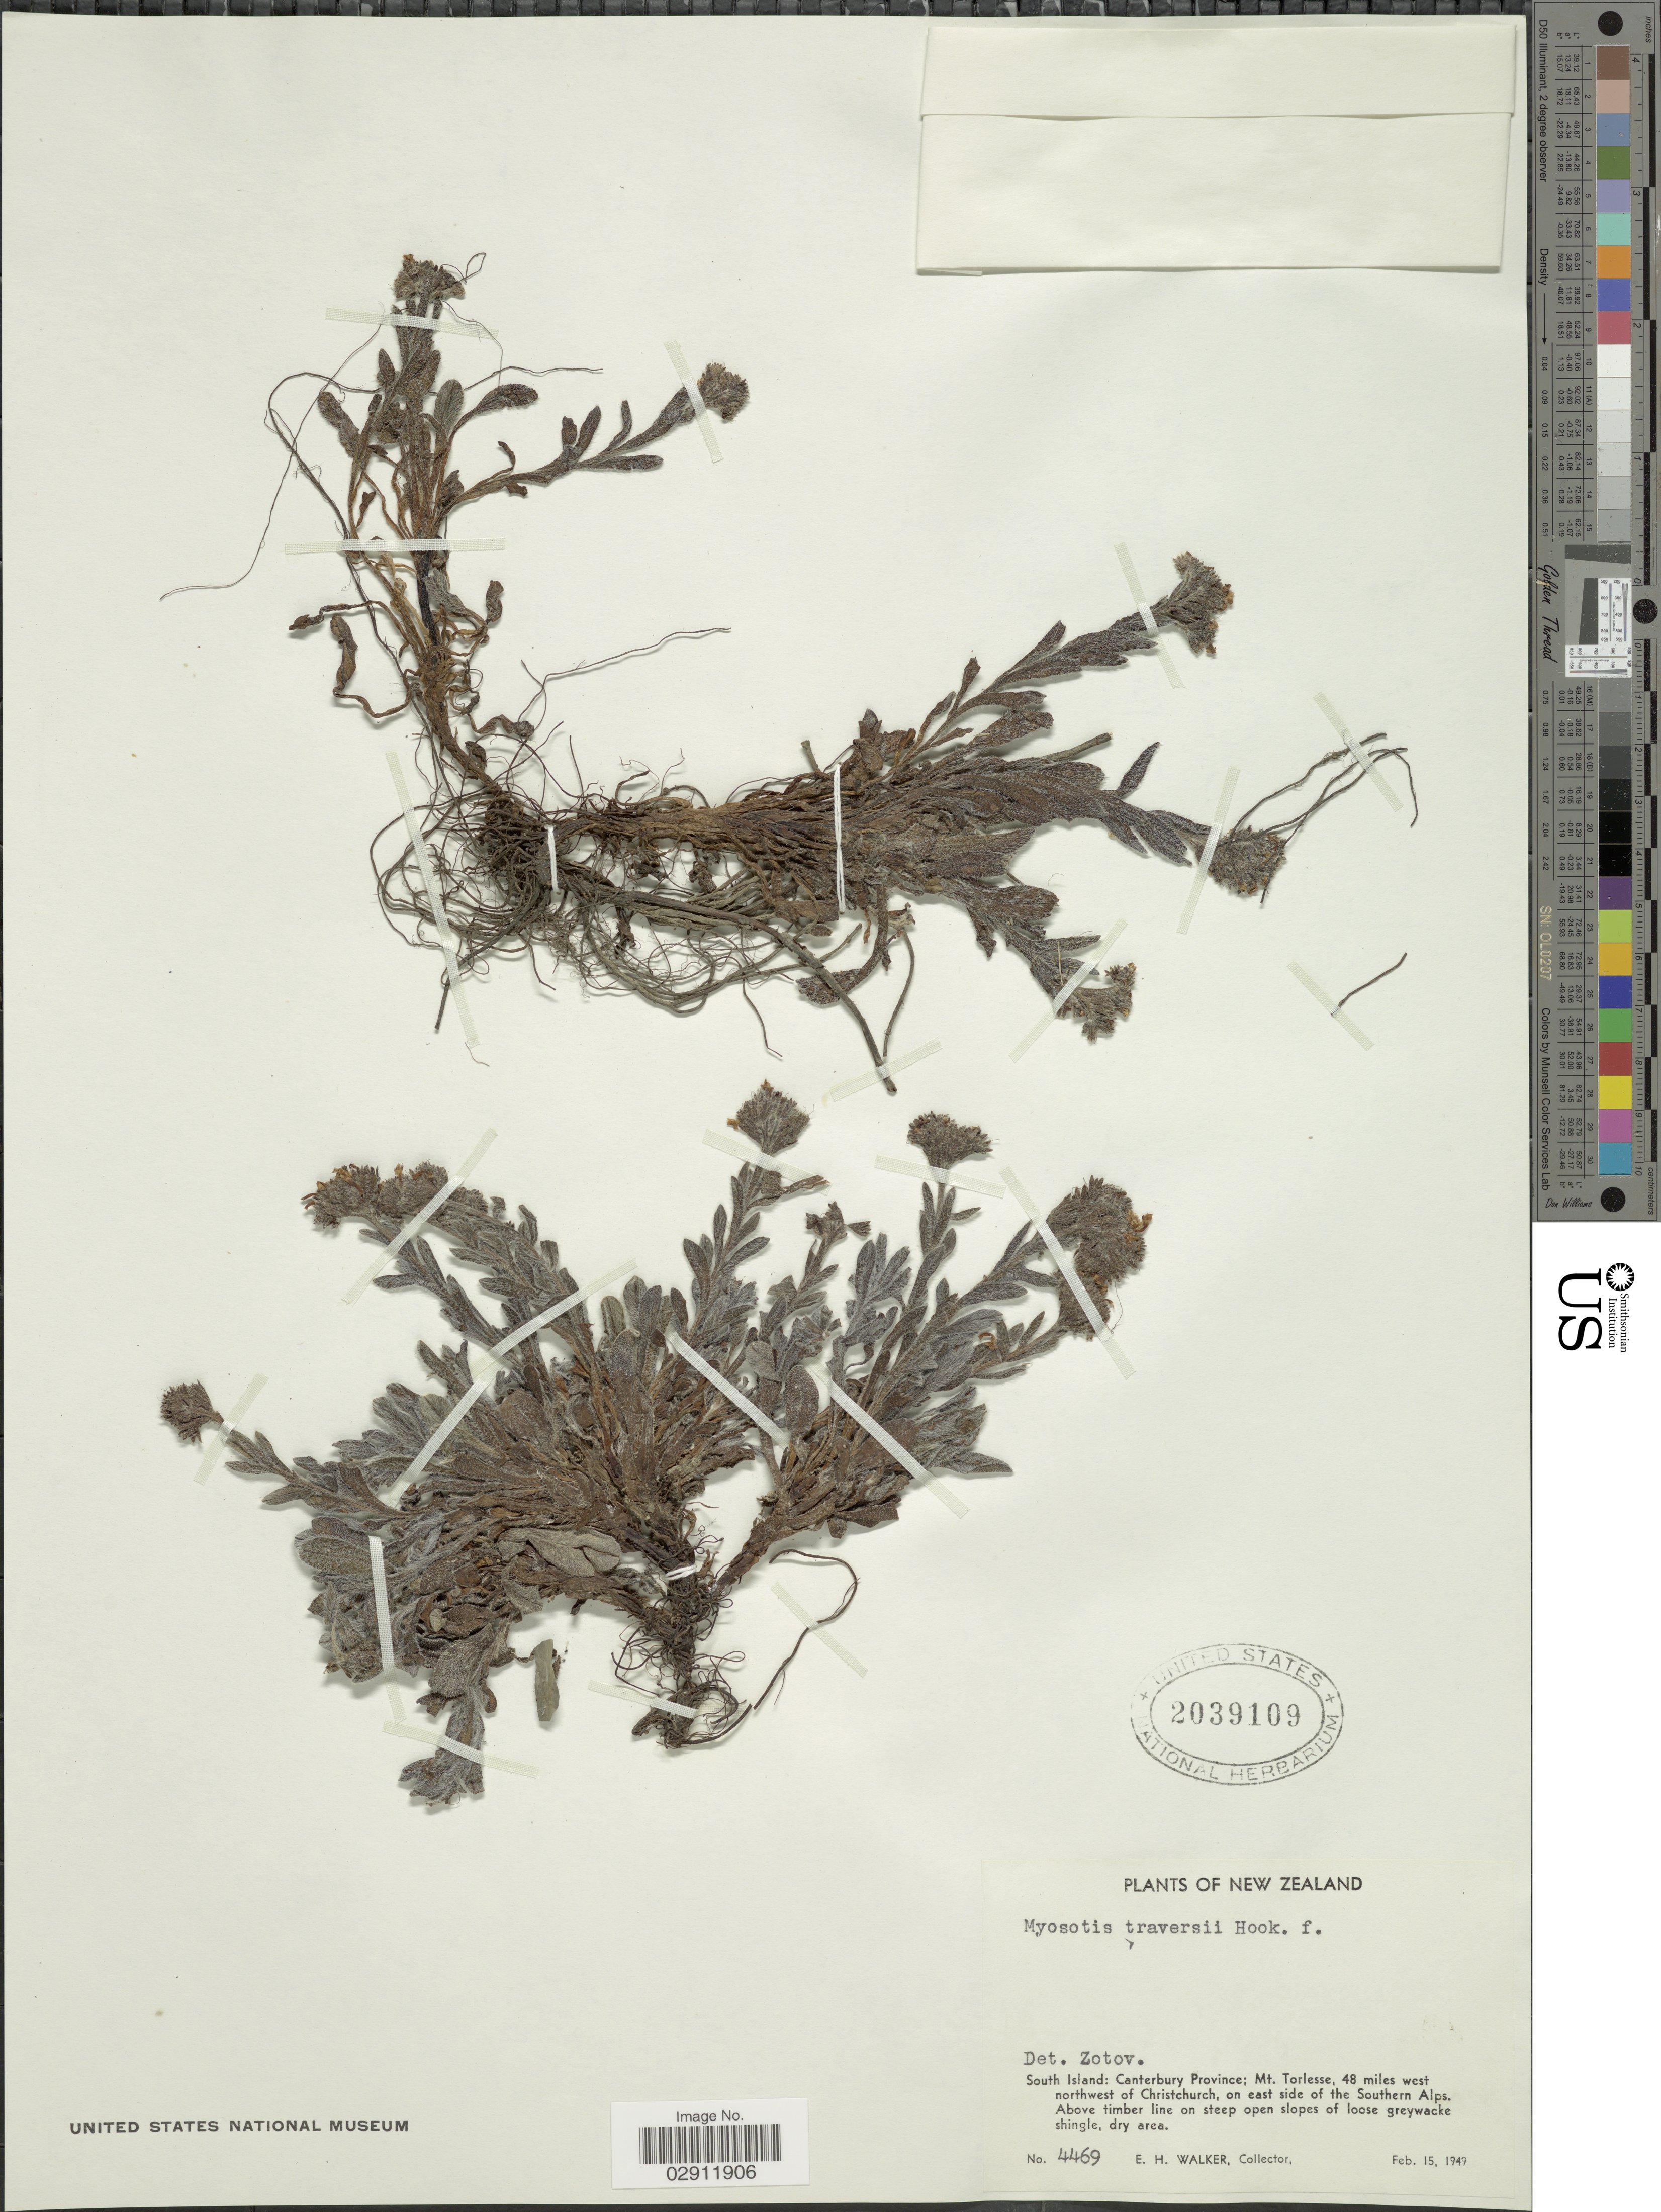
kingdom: Plantae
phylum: Tracheophyta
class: Magnoliopsida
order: Boraginales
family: Boraginaceae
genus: Myosotis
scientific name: Myosotis traversii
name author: Hook. f.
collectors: E. H. Walker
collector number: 4469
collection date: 1949-02-15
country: New Zealand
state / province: Canterbury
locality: South Island: Mt. Torlesse, 48 miles west of northwest of Christchurch, on east side of the Southern Alps. Above timber line.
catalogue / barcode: US 2039109